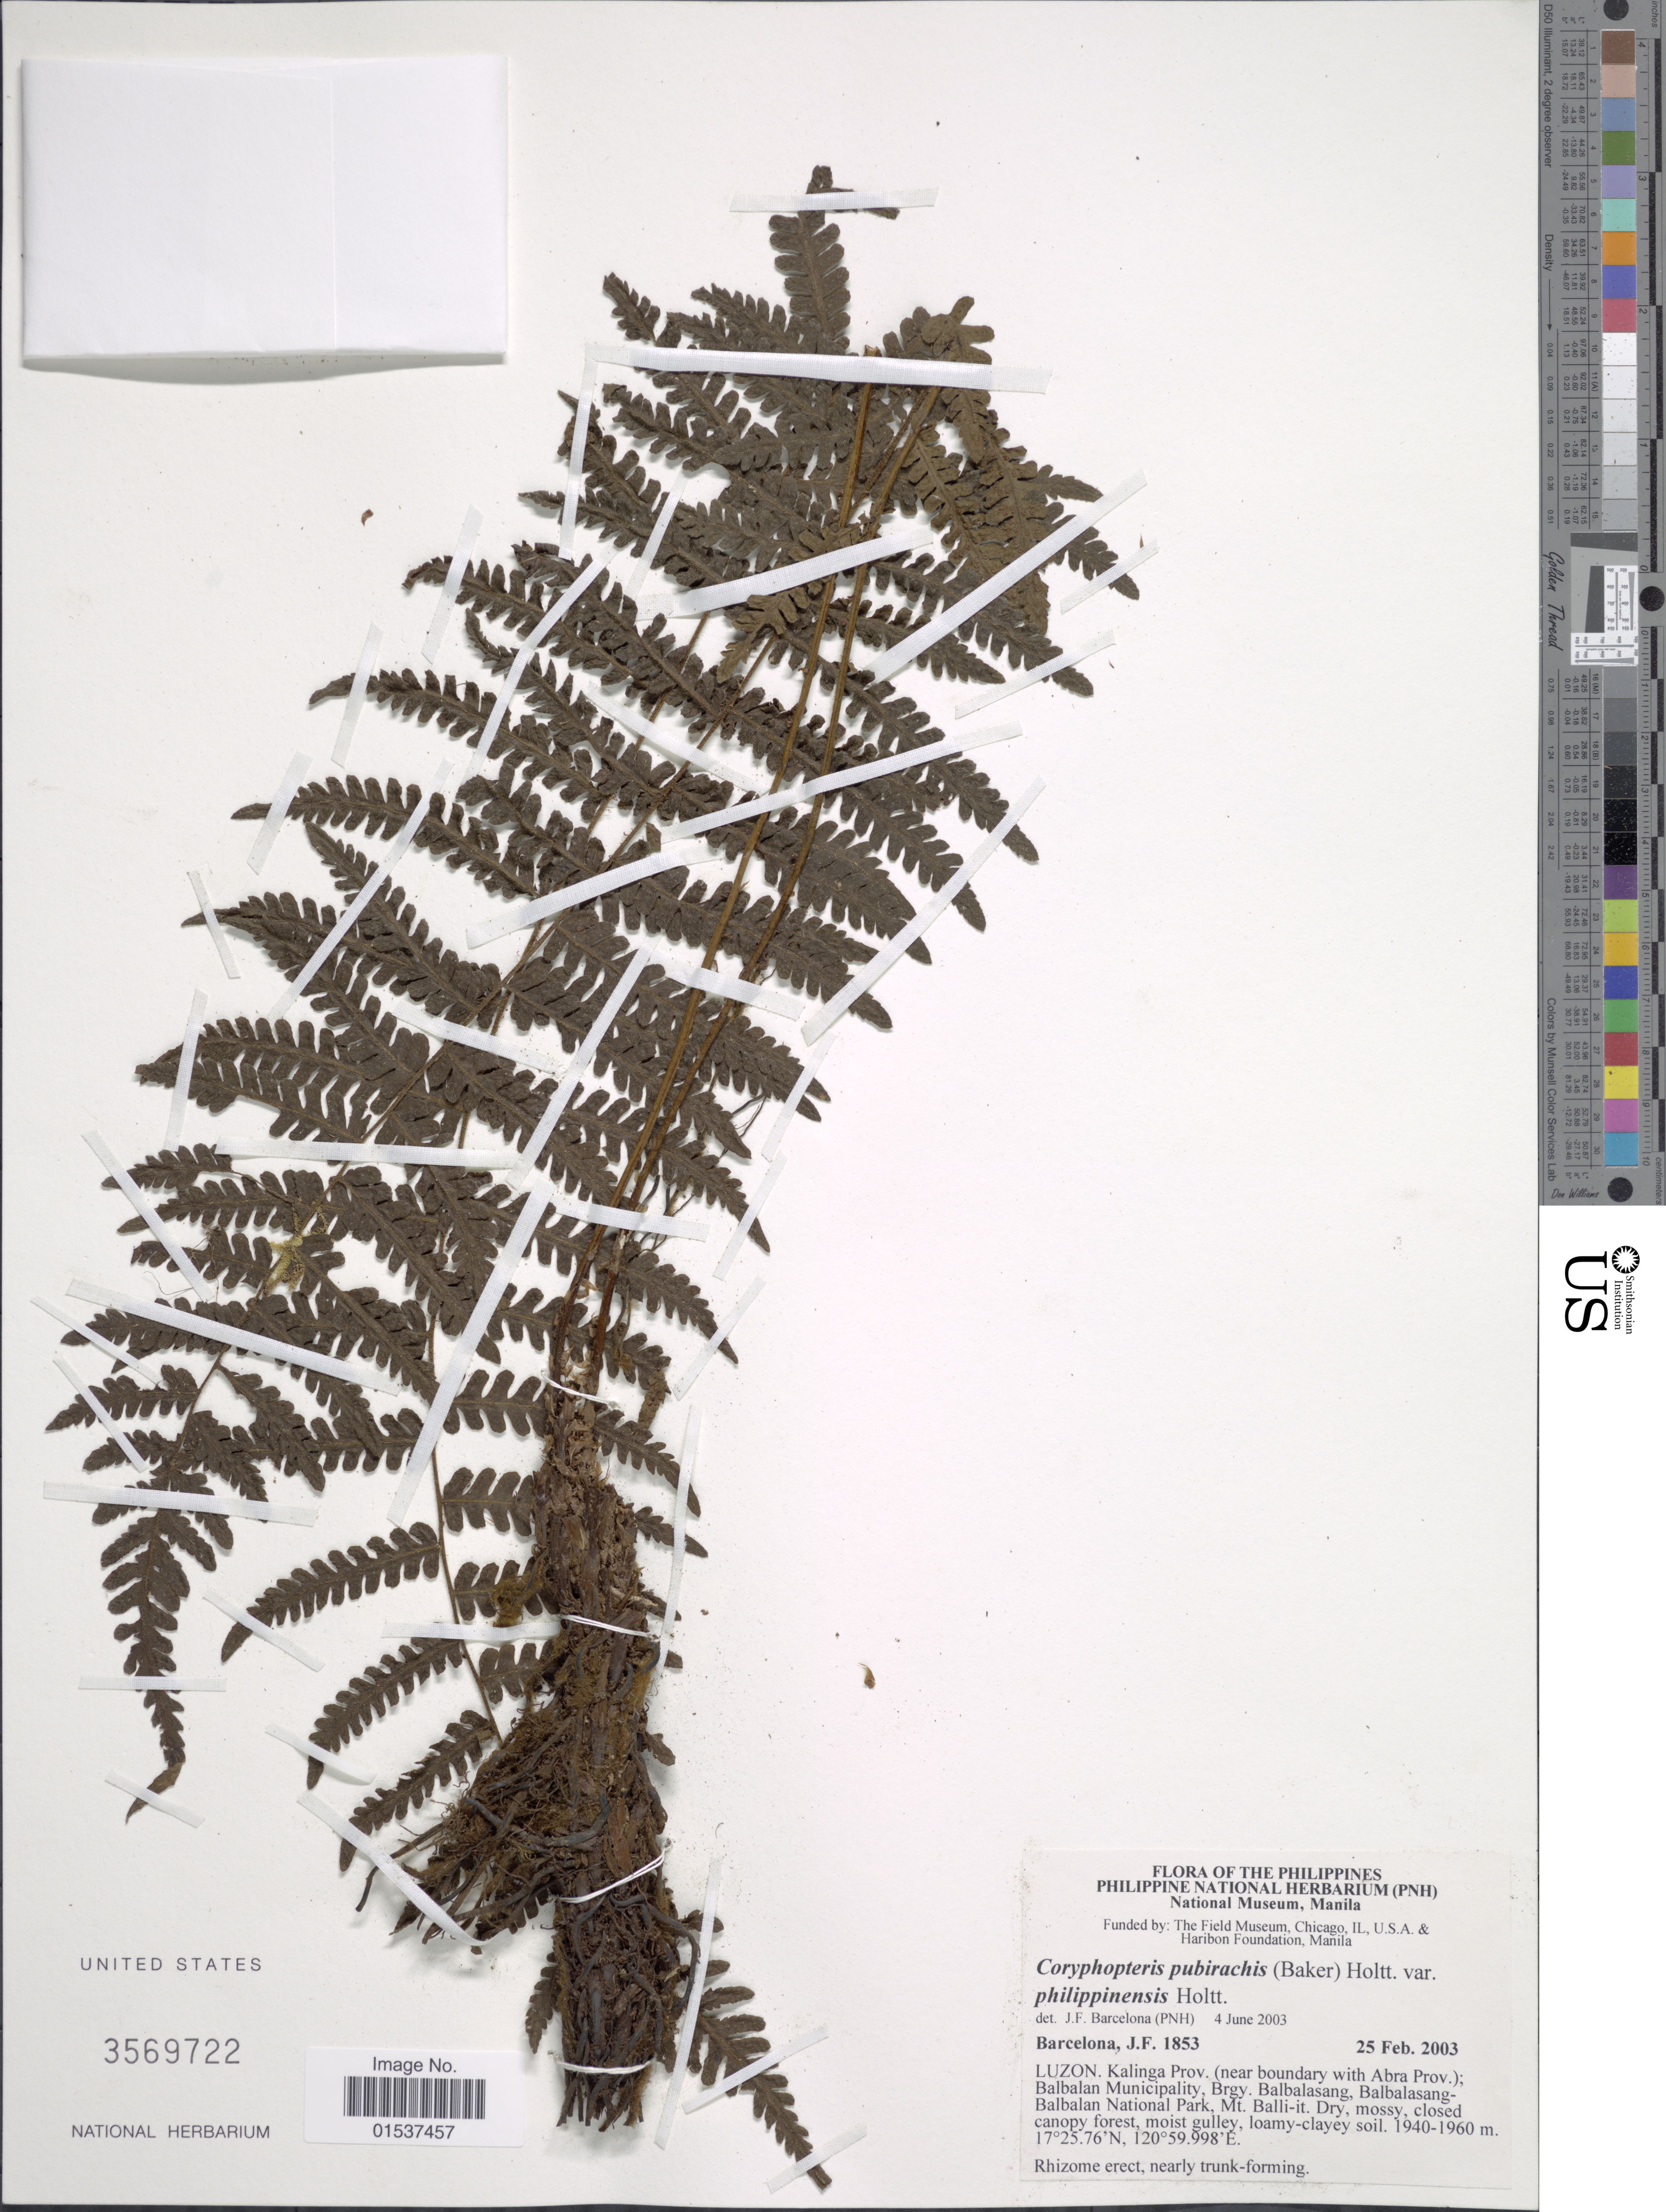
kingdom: Plantae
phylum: Tracheophyta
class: Polypodiopsida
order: Polypodiales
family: Thelypteridaceae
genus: Coryphopteris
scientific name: Coryphopteris pubirachis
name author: (Baker) Holttum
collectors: J. F. Barcelona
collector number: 1853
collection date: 2003-02-25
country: Philippines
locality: Luzon, Kalinga Prov.(near boundary with Abra Prov.): Balbalan Municipality, Brgy. Balbalasang, Balbalasang-Balbalan National Park, Mt. Ballu-it.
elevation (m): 1940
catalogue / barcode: US 3569722